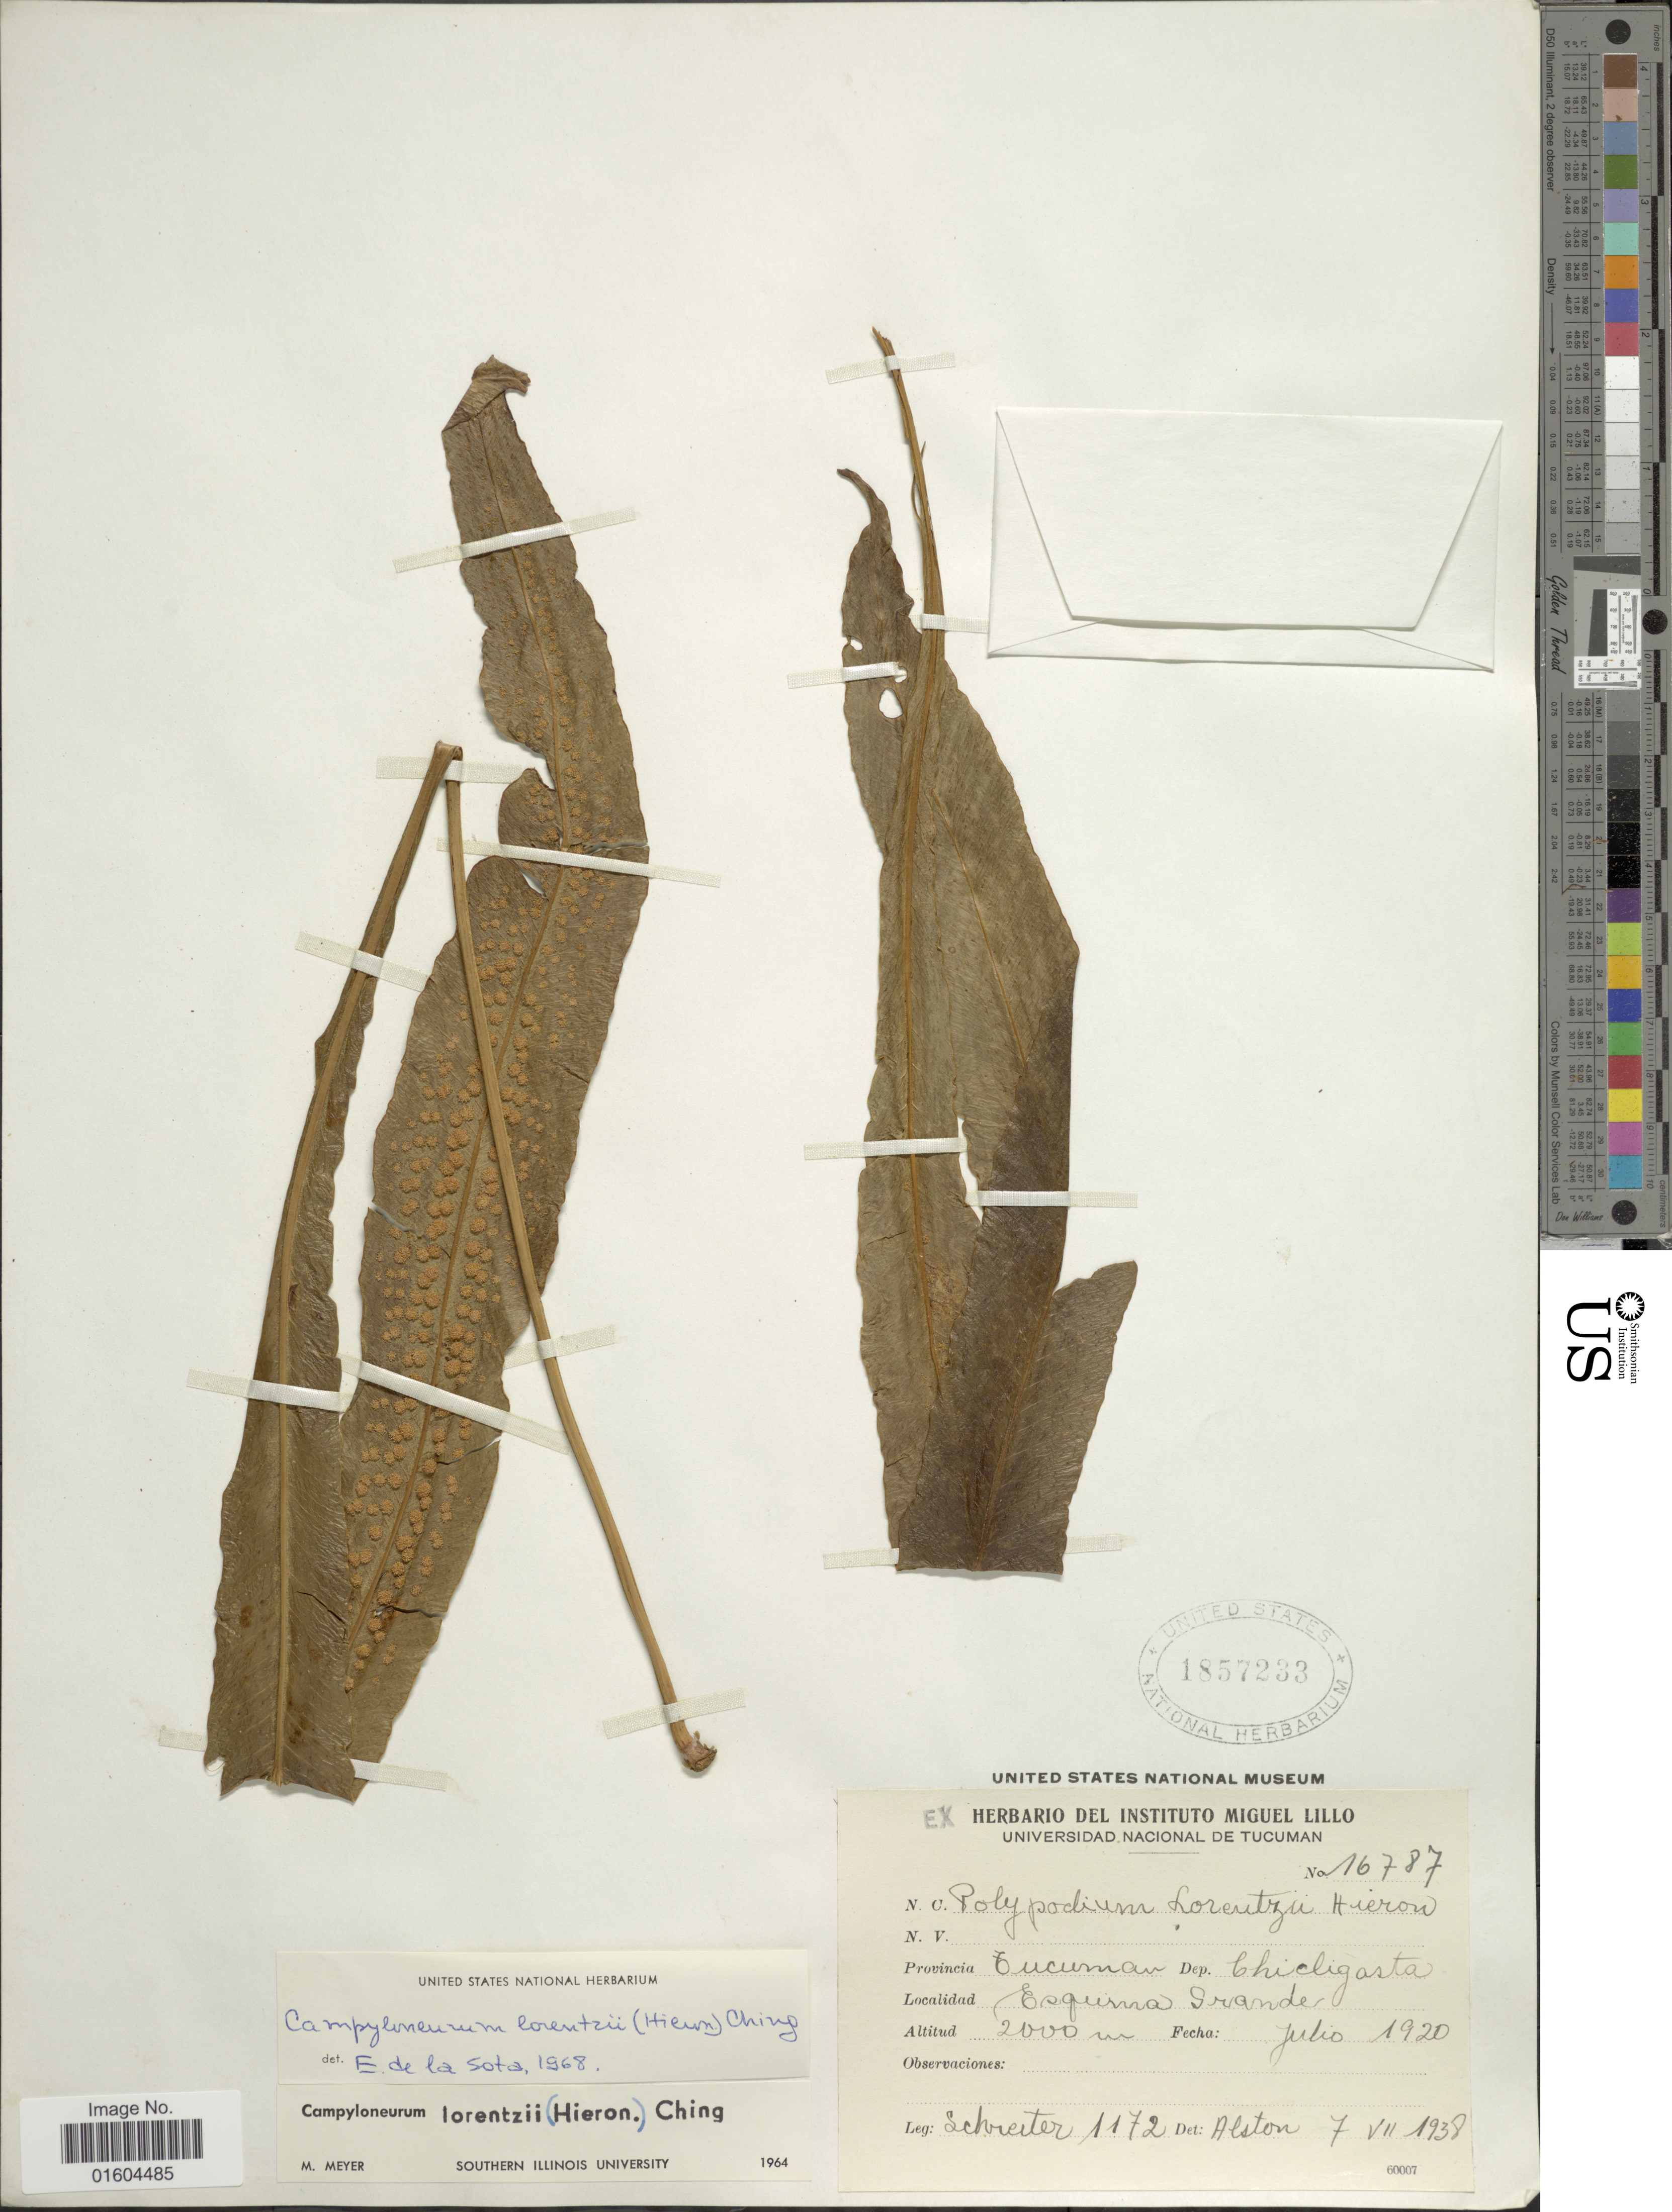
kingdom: Plantae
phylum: Tracheophyta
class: Polypodiopsida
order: Polypodiales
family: Polypodiaceae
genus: Campyloneurum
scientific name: Campyloneurum lorentzii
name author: (Hieron.) Ching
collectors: -. Schreiter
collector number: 1172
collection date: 1920-07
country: Argentina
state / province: Tucuman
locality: Provincia Tucuman, Dep. Chicligasta, Esquina Grande.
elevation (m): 2000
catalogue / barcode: US 1857233